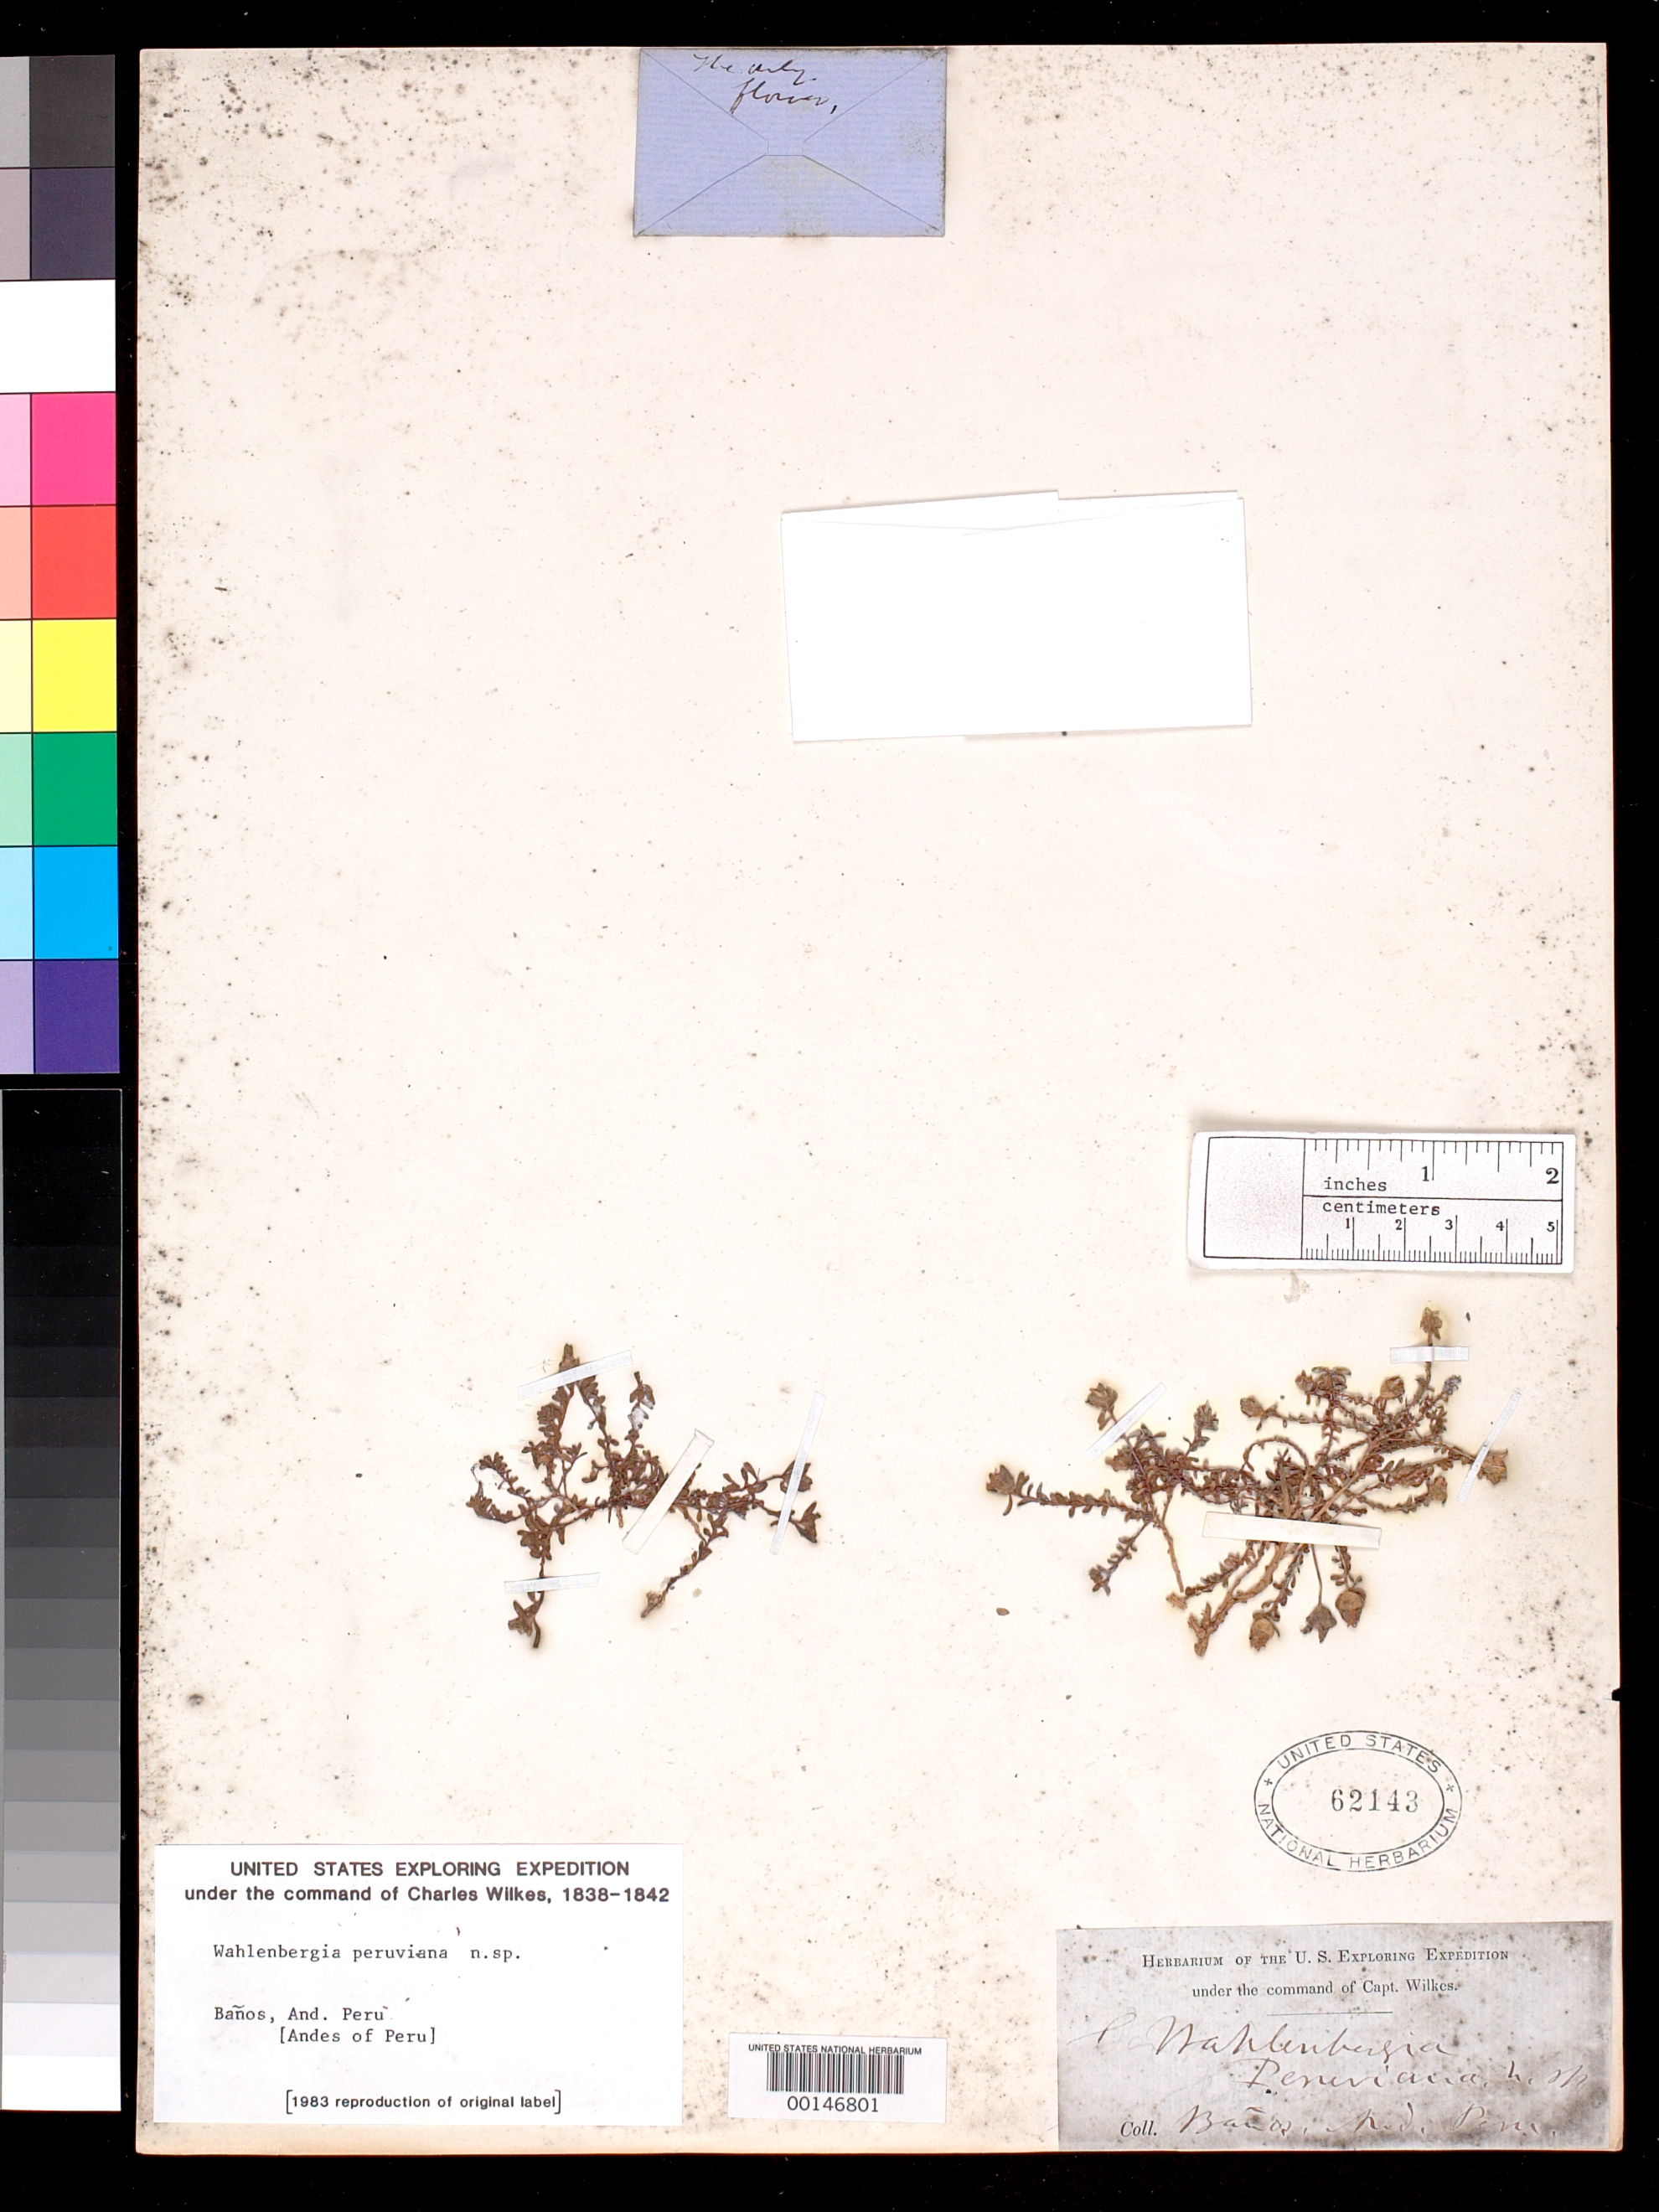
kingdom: Plantae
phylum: Tracheophyta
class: Magnoliopsida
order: Asterales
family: Campanulaceae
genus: Wahlenbergia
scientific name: Wahlenbergia peruviana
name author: A. Gray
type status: Type Collection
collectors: Wilkes Explor. Exped.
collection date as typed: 1838 to -- --- 1842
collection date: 1838/1842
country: Peru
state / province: San Martín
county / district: Mariscal Cáceres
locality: Rio Huallaga, margen Derecha del; Balsa Probana; dtto. Tocache Nuevo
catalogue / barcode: US 62143